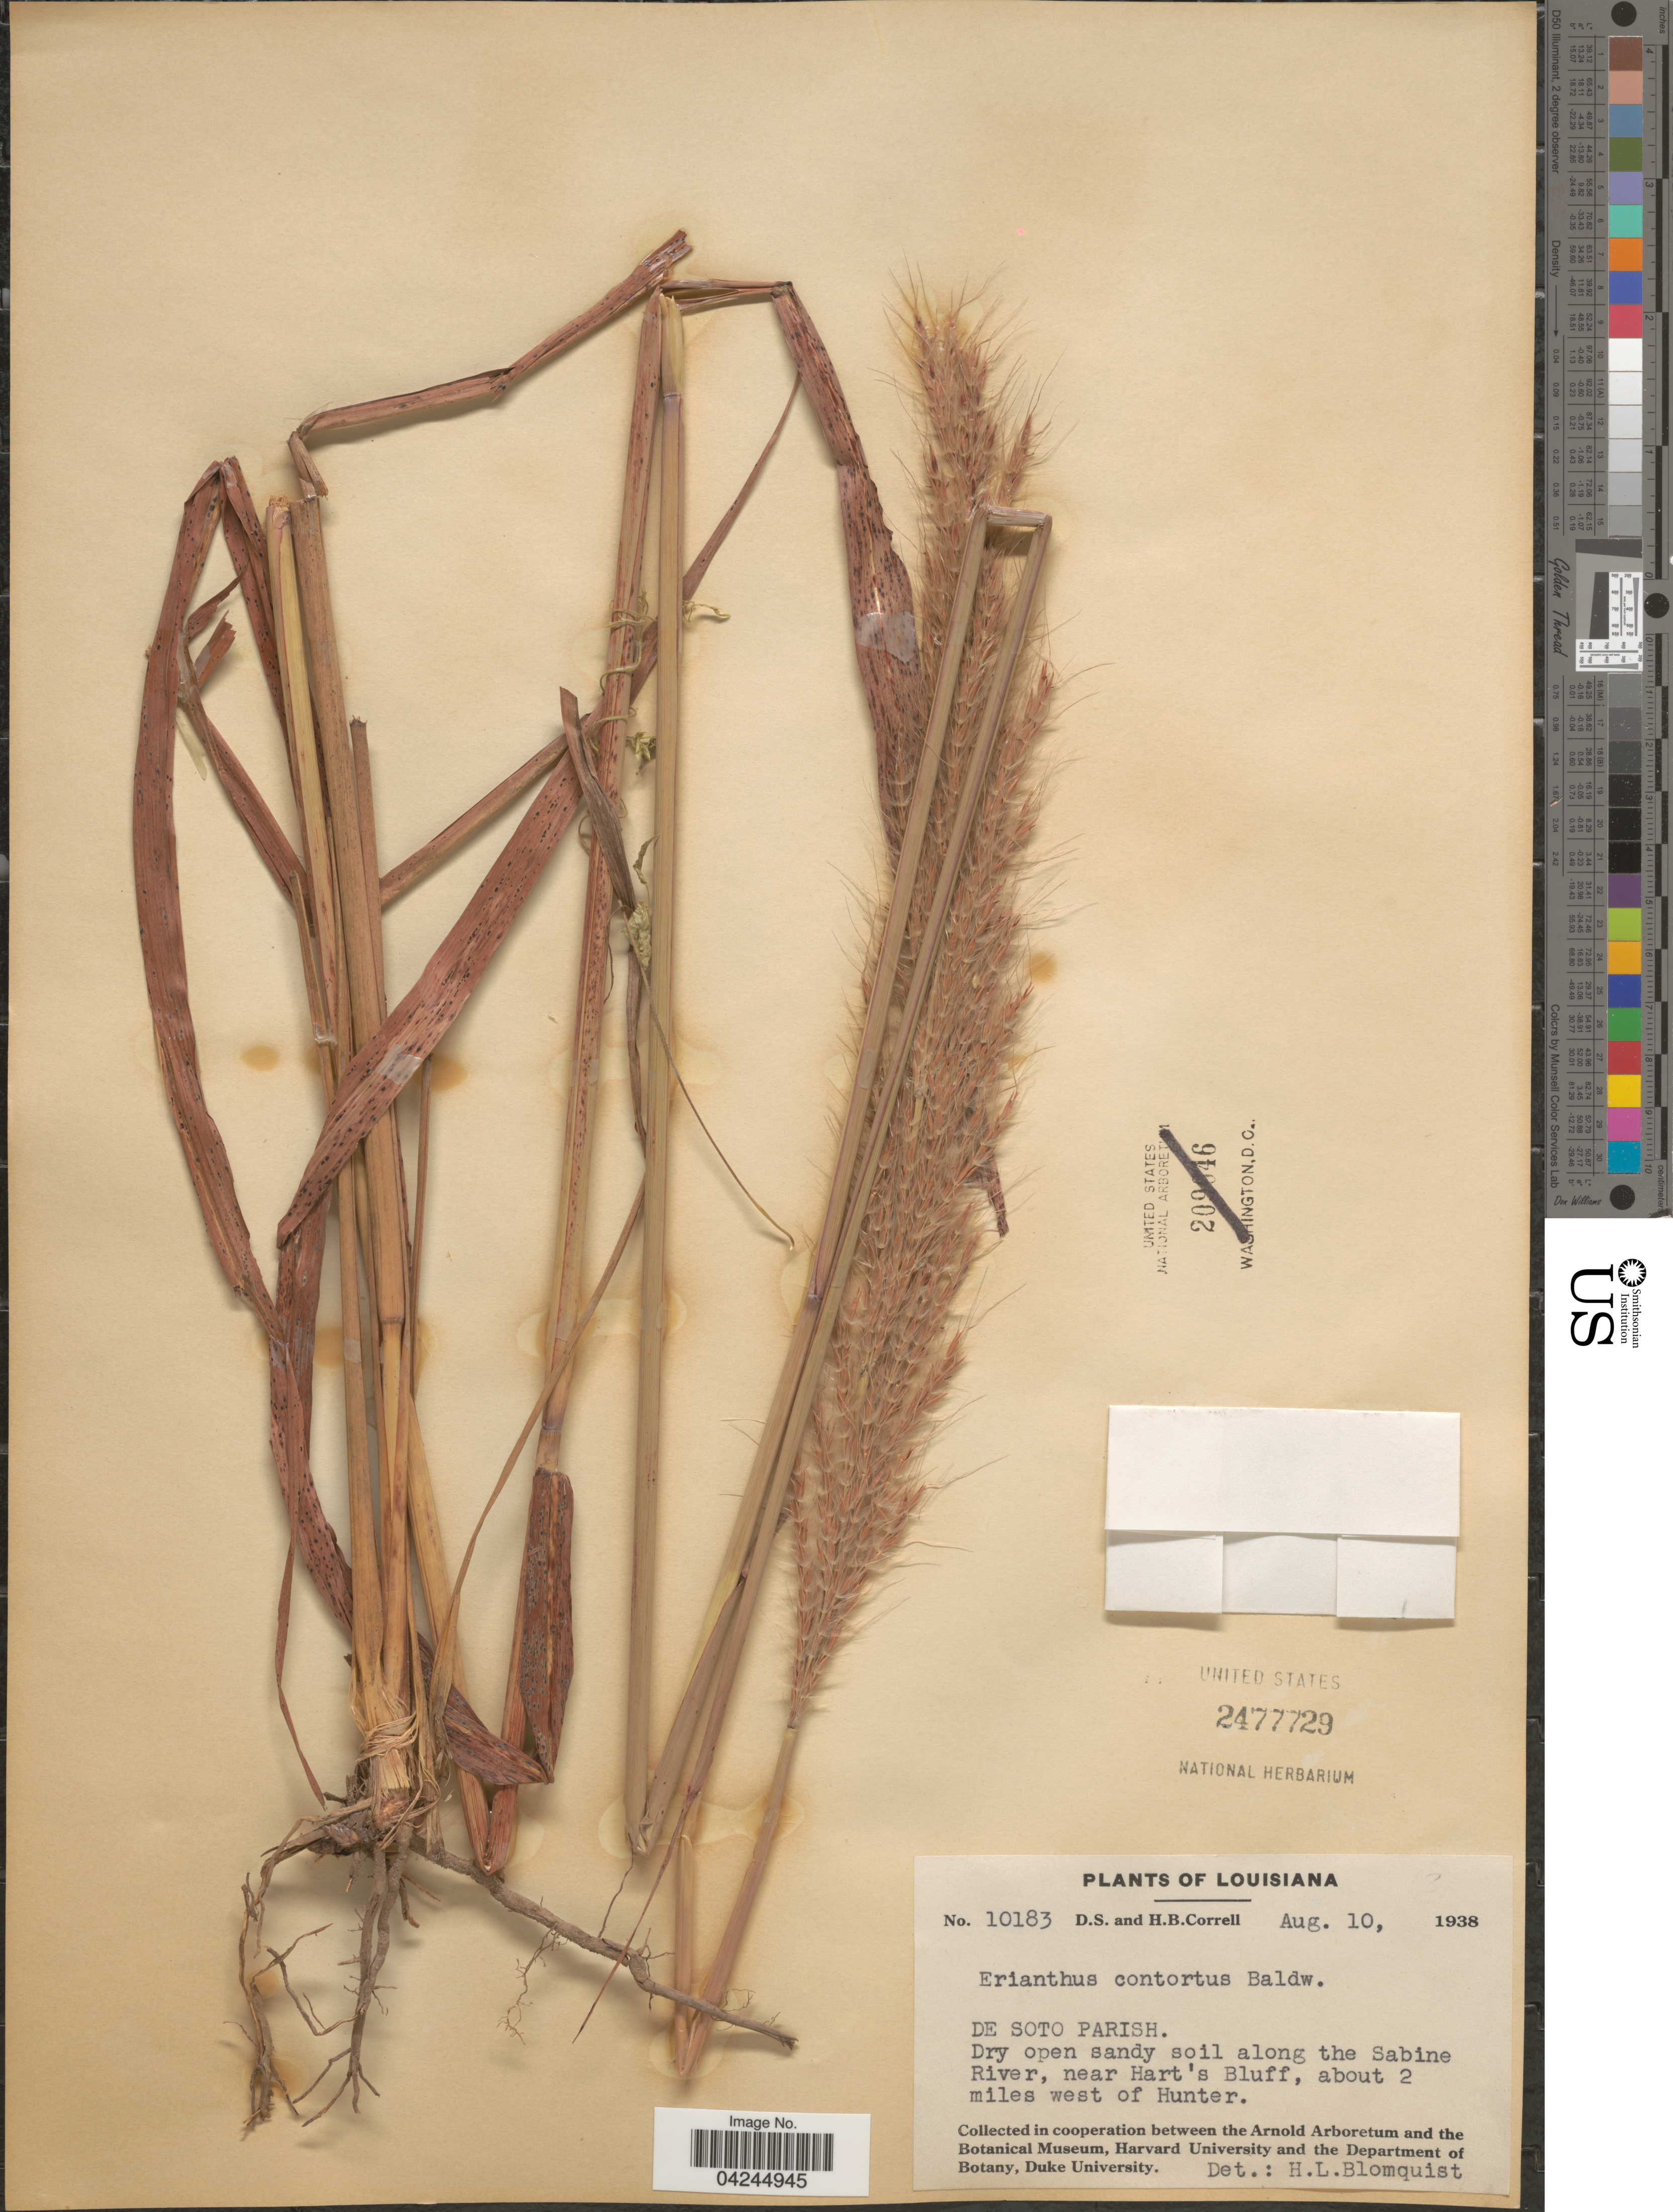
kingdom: Plantae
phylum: Tracheophyta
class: Liliopsida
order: Poales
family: Poaceae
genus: Erianthus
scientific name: Erianthus brevibarbis var. contortus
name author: (Elliott) D.B. Ward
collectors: D. S. Correll & H. Correll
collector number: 10183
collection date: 1938-08-10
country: United States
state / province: Louisiana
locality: De Soto Parish. Dry open sandy soil along the Sabine River, near Hart's Bluff, about 2 miles west of Hunter.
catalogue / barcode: US 2477729